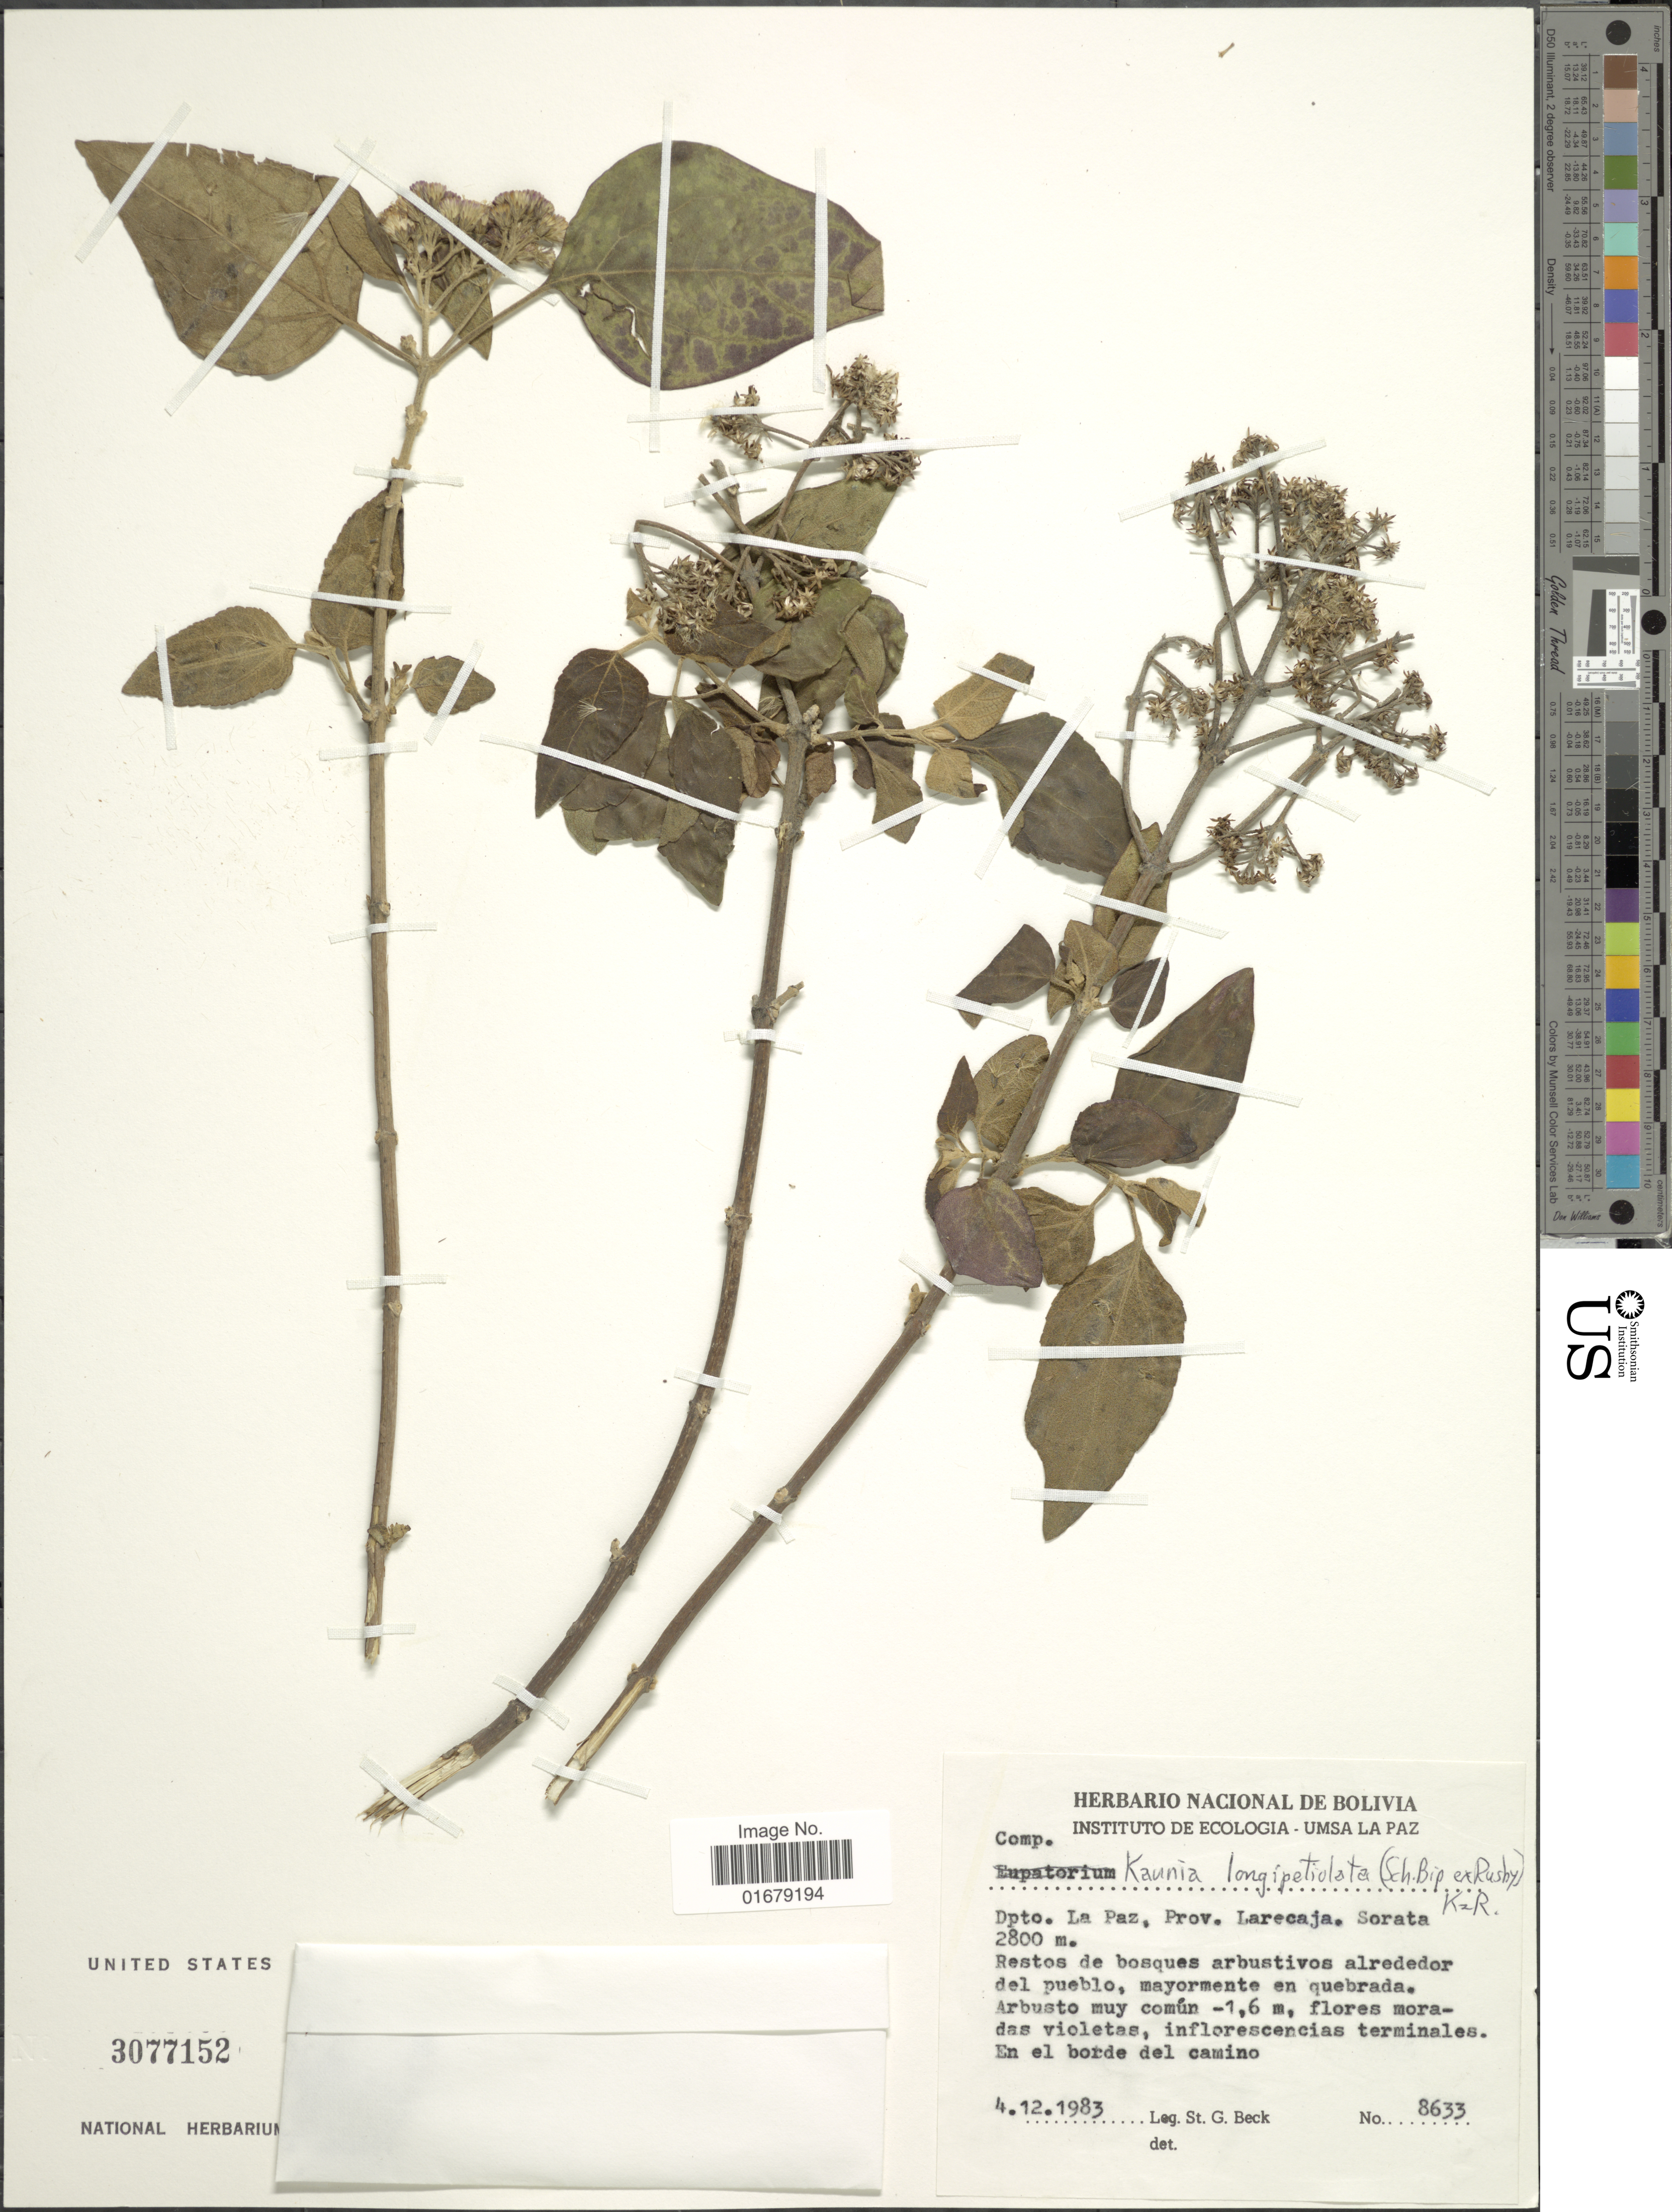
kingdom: Plantae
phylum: Tracheophyta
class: Magnoliopsida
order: Asterales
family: Asteraceae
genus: Kaunia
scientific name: Kaunia longipetiolata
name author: (Sch. Bip. ex Rusby) R.M. King & H. Rob.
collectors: S. G. Beck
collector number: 8633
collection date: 1983-12-04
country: Bolivia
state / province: La Paz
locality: Bolivia. Dpto. La Paz, Prov. Larecaja. Sorata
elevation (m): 2800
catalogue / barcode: US 3077152